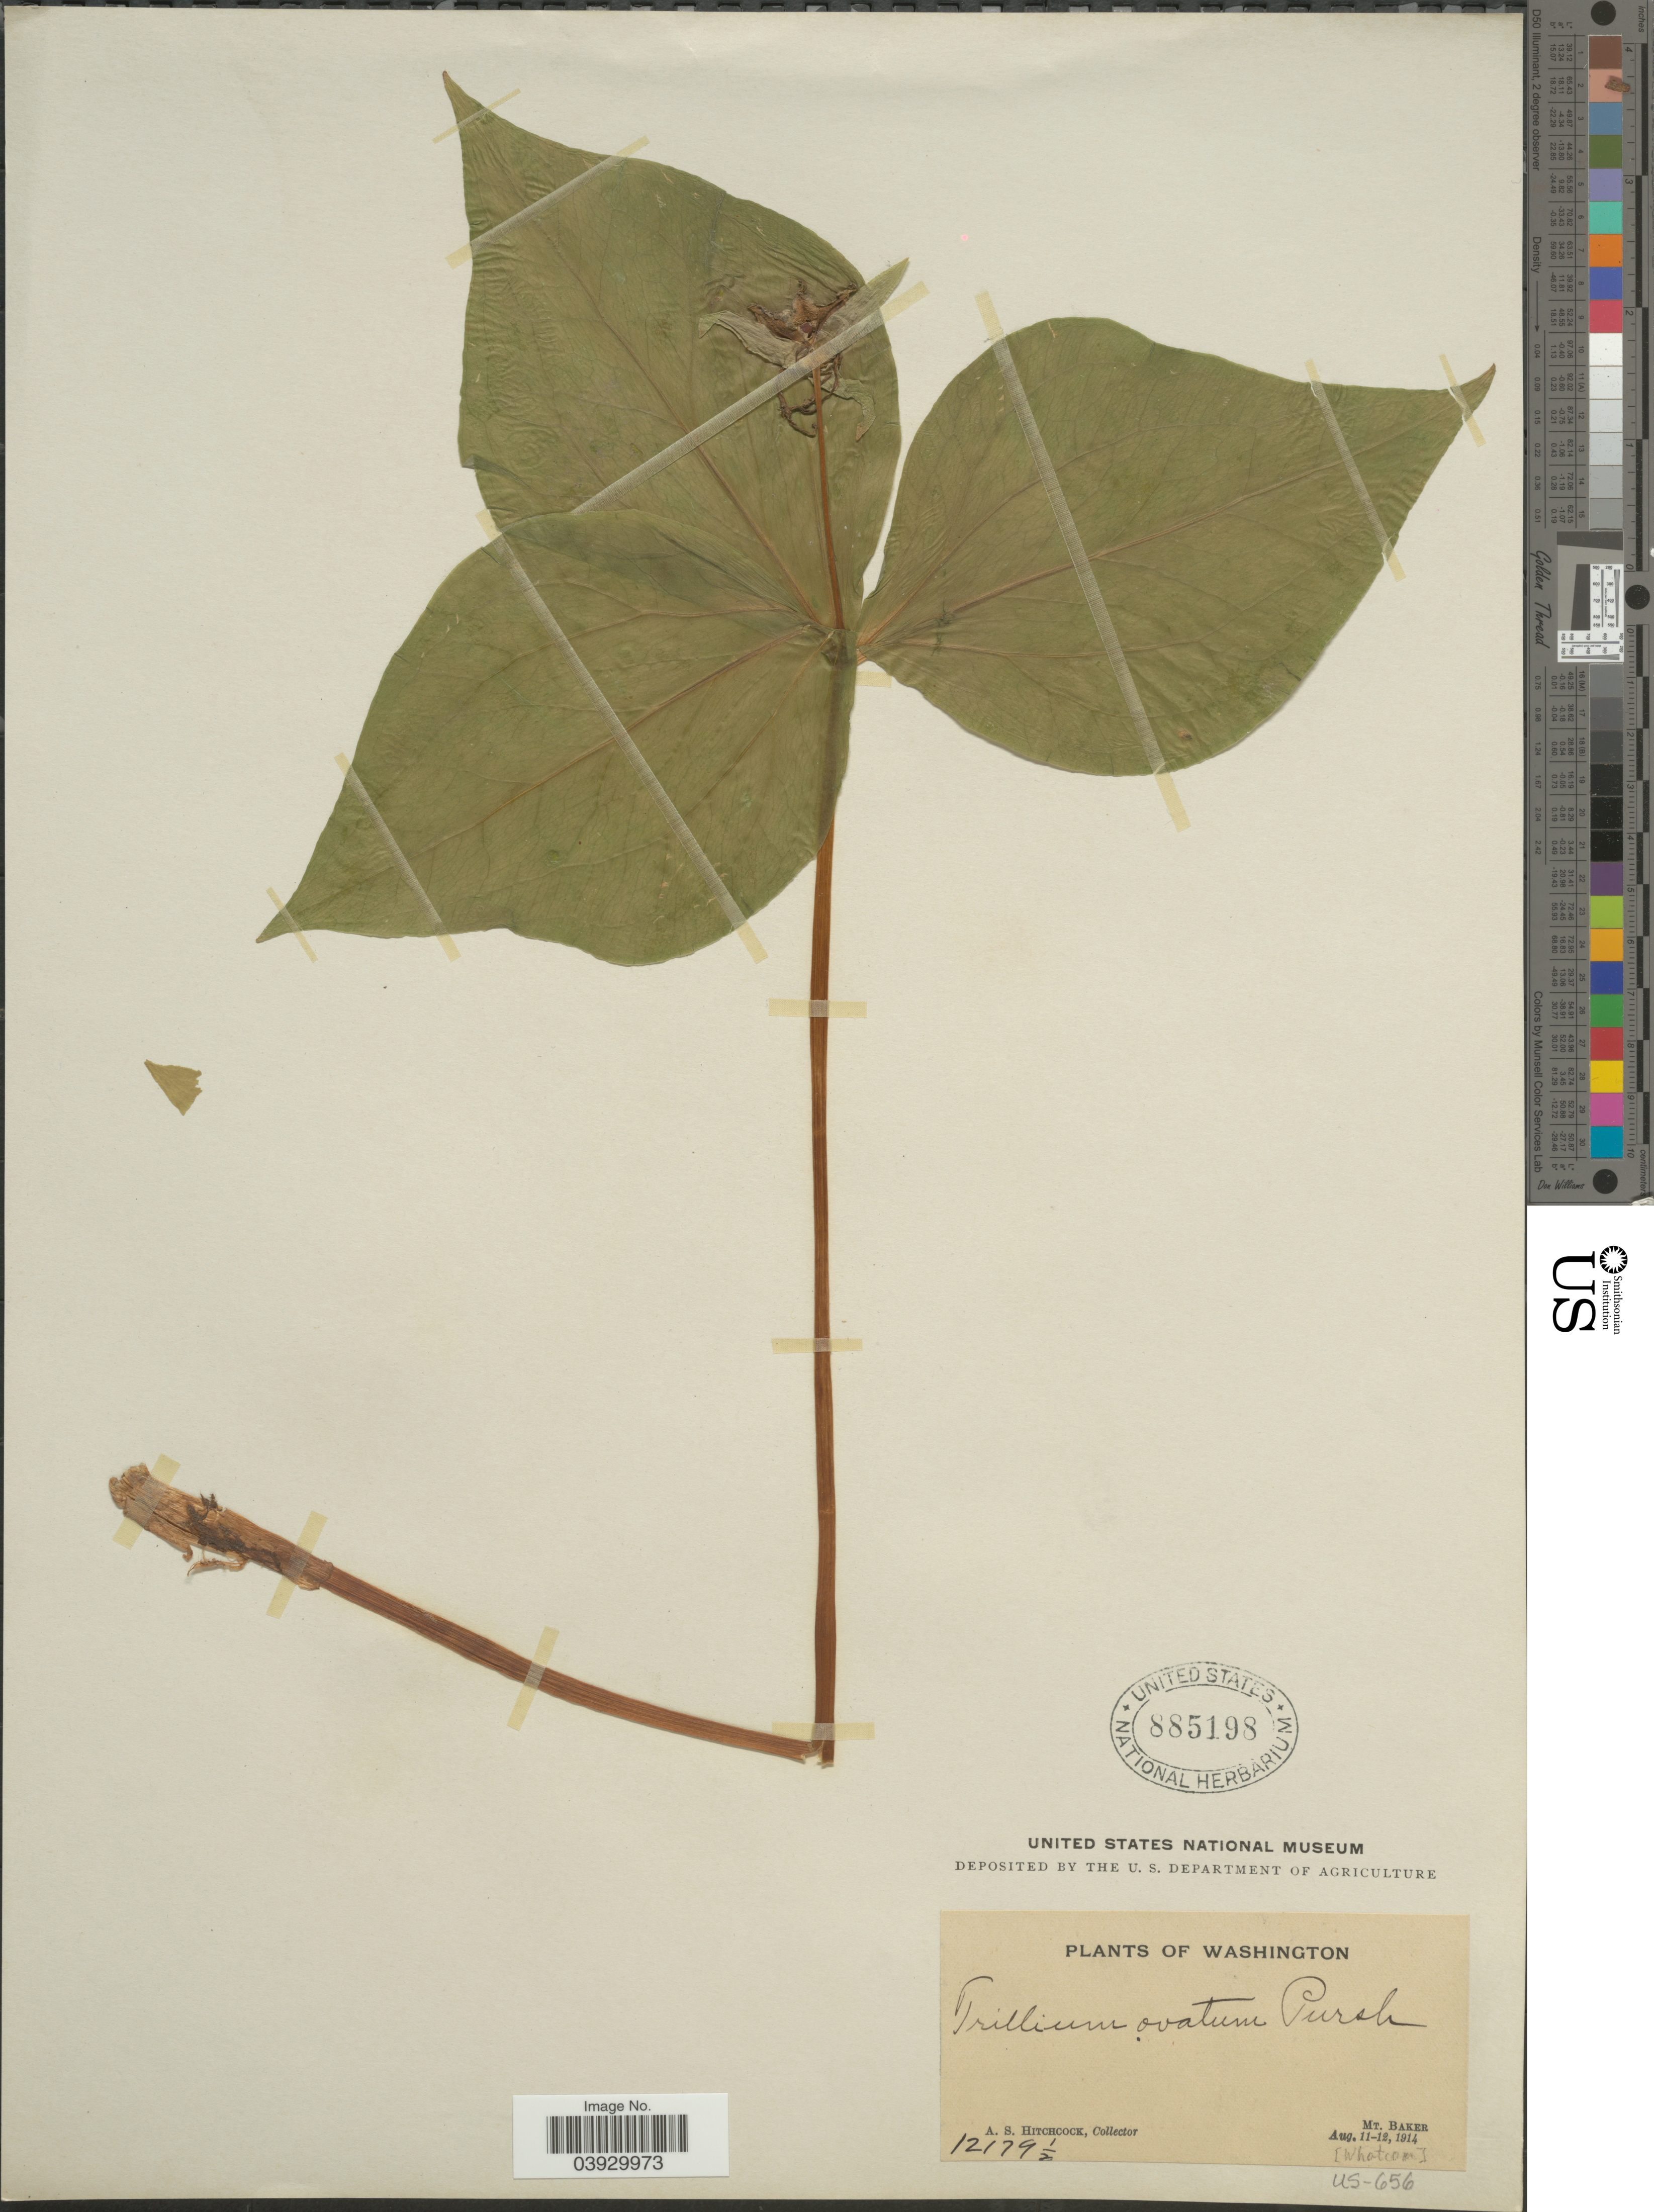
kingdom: Plantae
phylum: Tracheophyta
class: Liliopsida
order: Liliales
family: Melanthiaceae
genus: Trillium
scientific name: Trillium ovatum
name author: Pursh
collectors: A. S. Hitchcock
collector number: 12179½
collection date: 1914-08-11/1914-08-12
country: United States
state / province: Washington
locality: Mt. Baker, Whatcom.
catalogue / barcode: US 885198